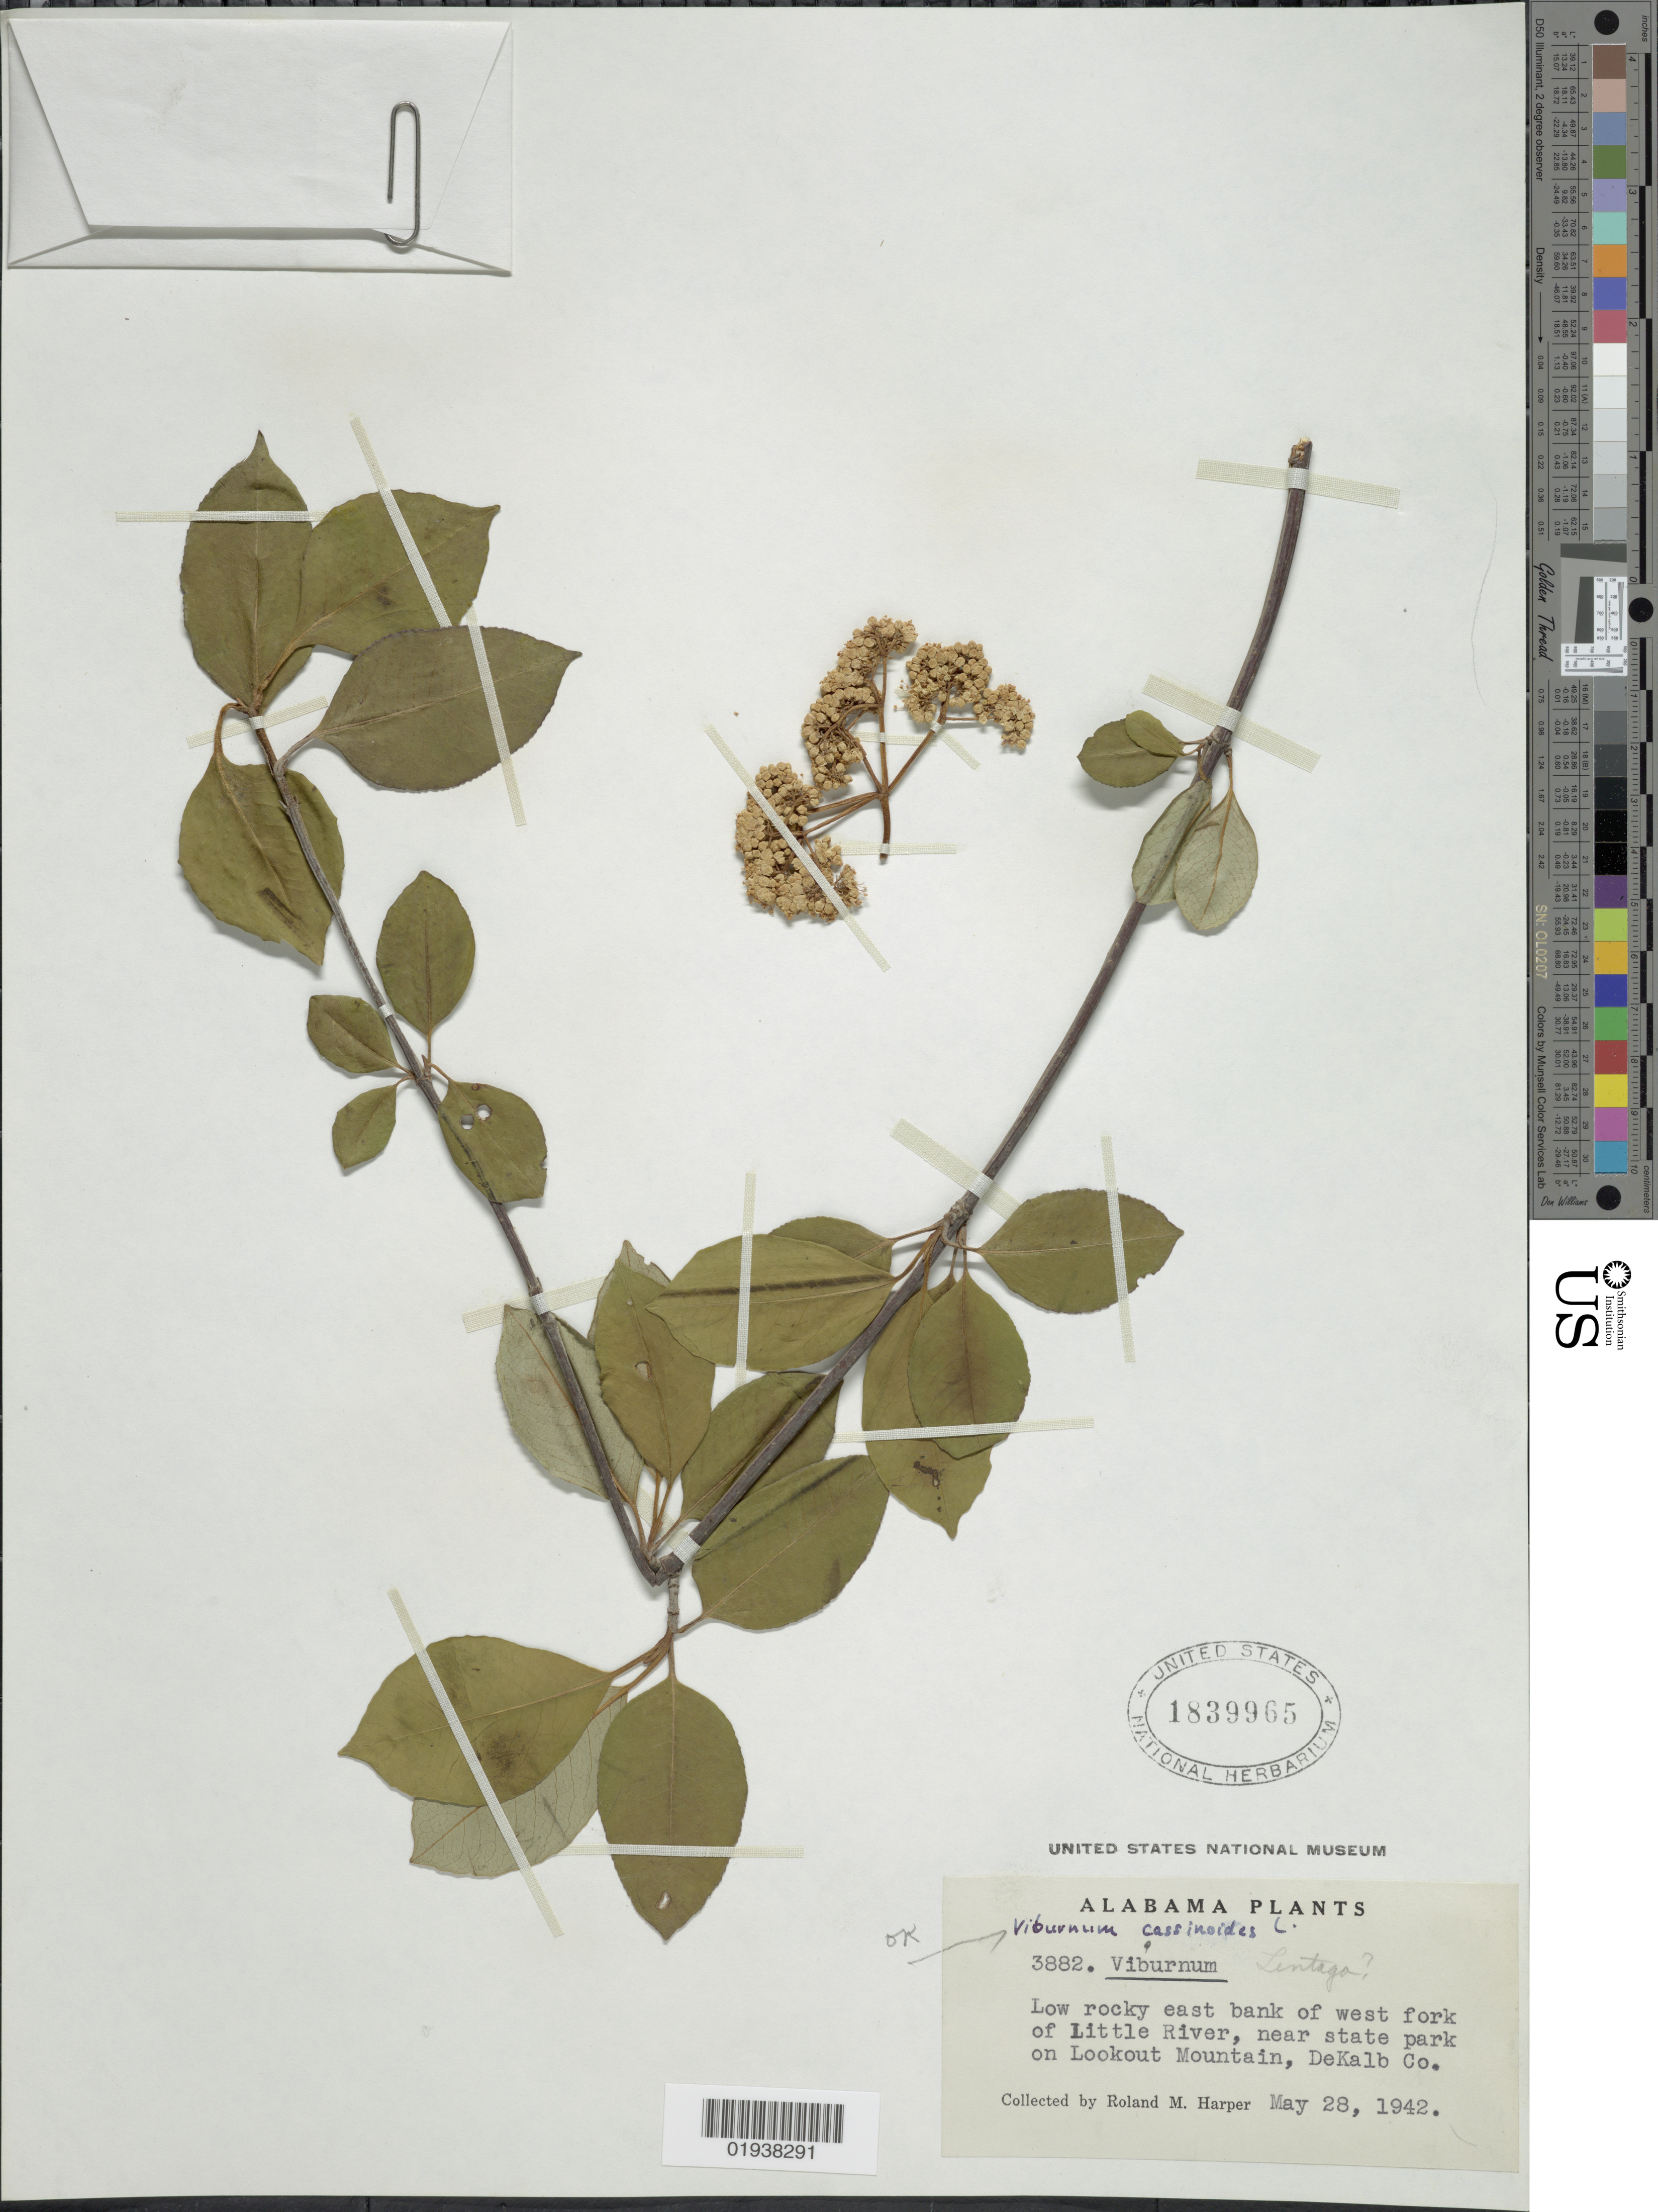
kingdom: Plantae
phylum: Tracheophyta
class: Magnoliopsida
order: Dipsacales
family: Viburnaceae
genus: Viburnum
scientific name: Viburnum cassinoides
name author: L.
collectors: R. M. Harper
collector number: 3882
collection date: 1942-05-28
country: United States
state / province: Alabama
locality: Low rocky east bank of west fork of Little River, near state park on Lookout Mountain, DeKalb Co.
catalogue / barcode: US 1839965